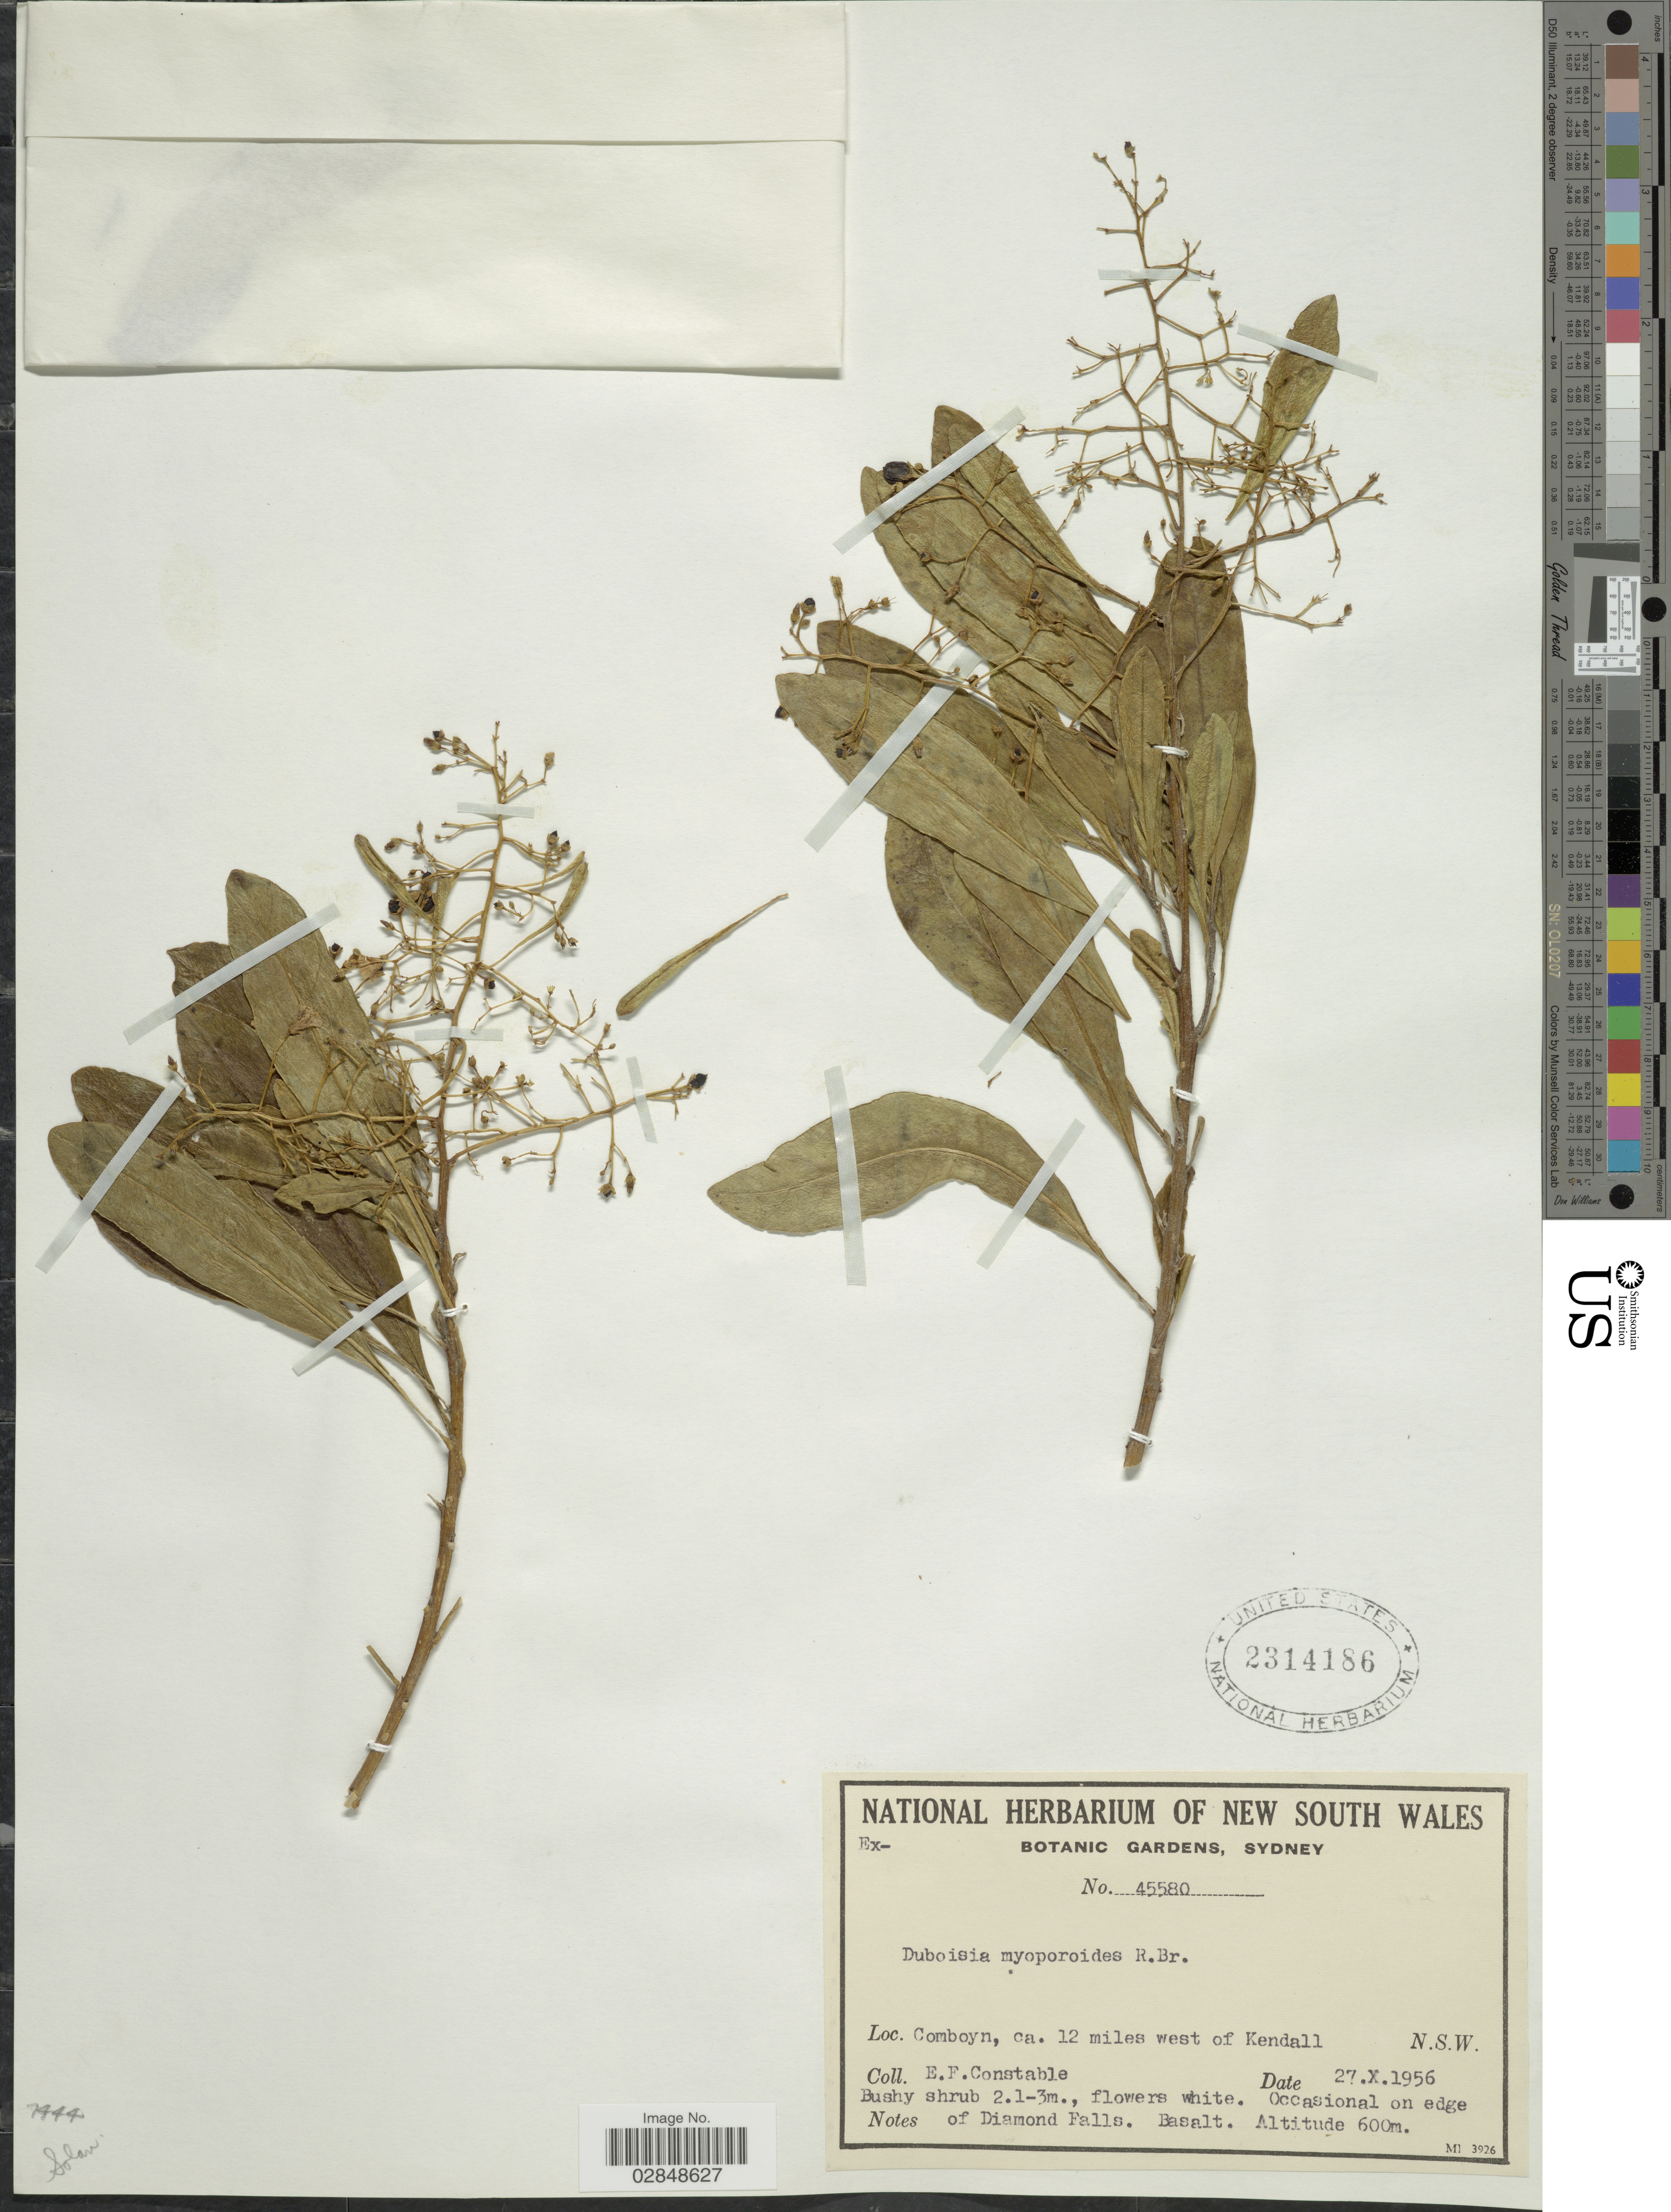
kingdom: Plantae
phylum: Tracheophyta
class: Magnoliopsida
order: Solanales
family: Solanaceae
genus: Duboisia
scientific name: Duboisia myoporoides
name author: R. Br.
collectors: E. F. Constable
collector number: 45580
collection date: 1956-10-27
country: Australia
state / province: New South Wales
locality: Comboyn, ca. 12 miles west of Kendall. N.S.W. Occasional on edge of Diamond Falls.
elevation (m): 600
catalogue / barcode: US 2314186